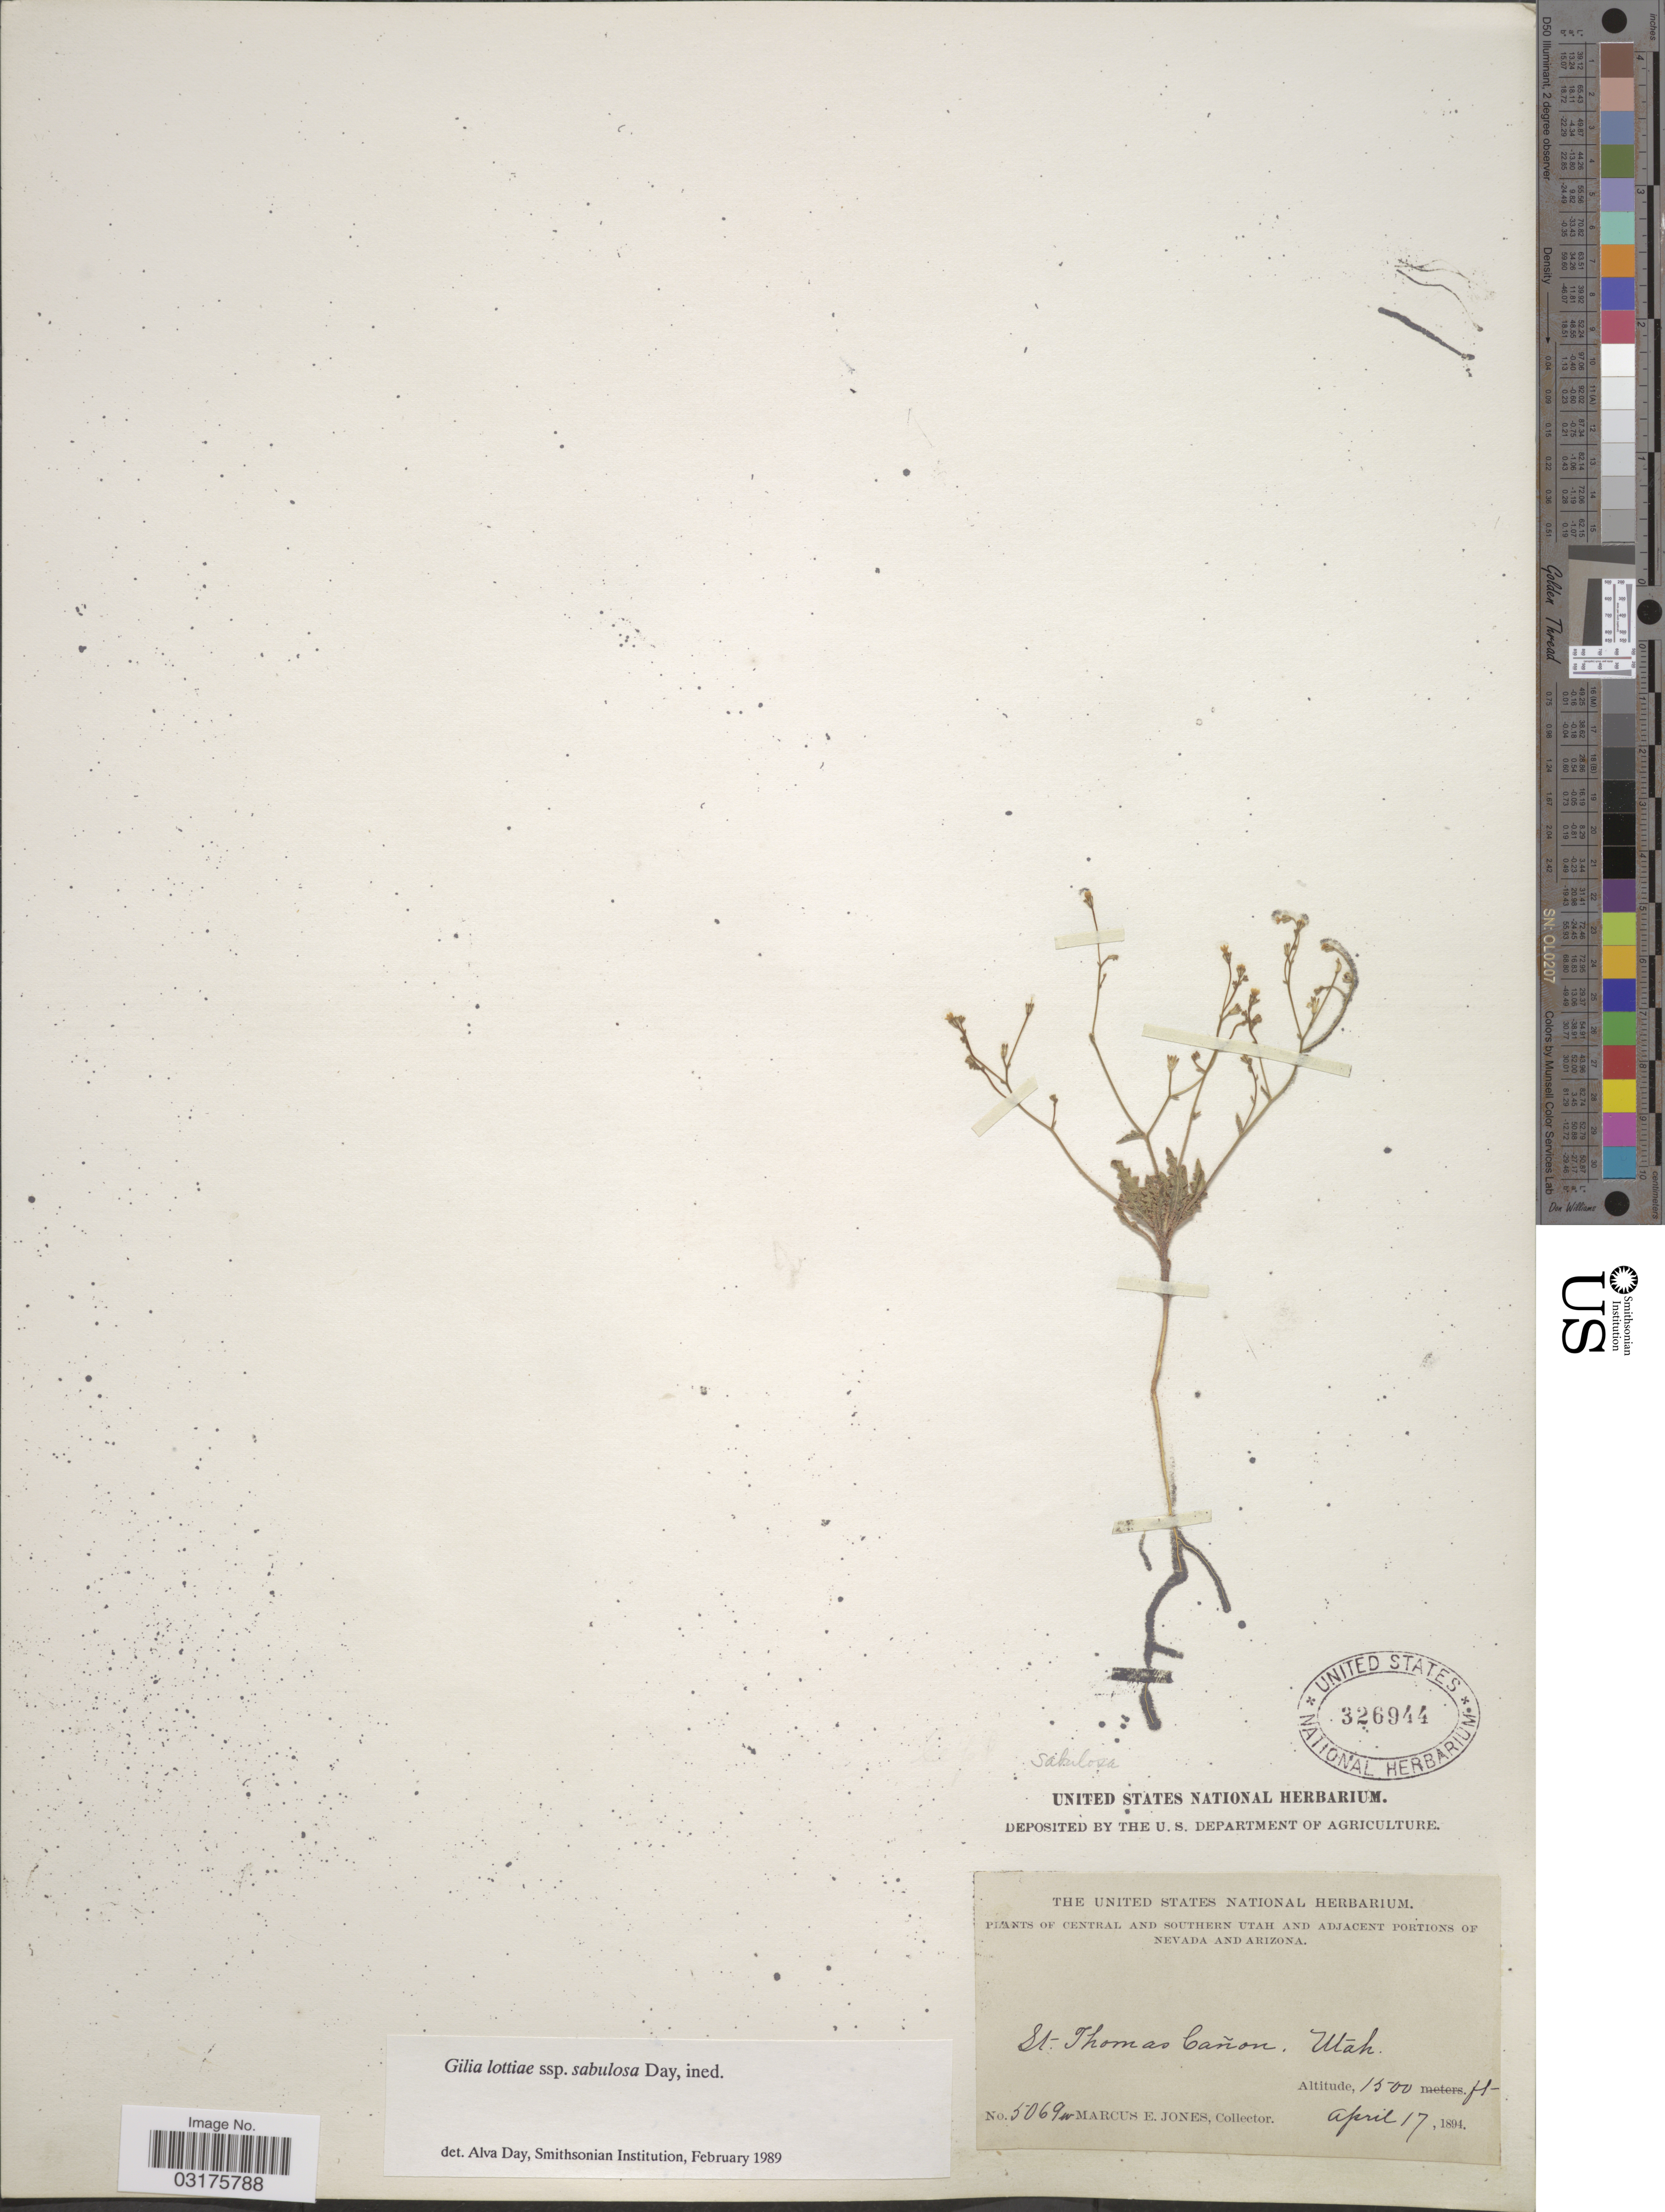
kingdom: Plantae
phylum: Tracheophyta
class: Magnoliopsida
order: Ericales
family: Polemoniaceae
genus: Aliciella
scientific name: Aliciella sp.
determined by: Strong, Mark T., (BOT), Smithsonian Institution - National Museum of Natural History (UNITED STATES)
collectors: M. E. Jones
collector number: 5069 w*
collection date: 1894-04-17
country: United States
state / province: Utah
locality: Central and Southern Utah. St. Thomas Cañon.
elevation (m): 457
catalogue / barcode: US 326944